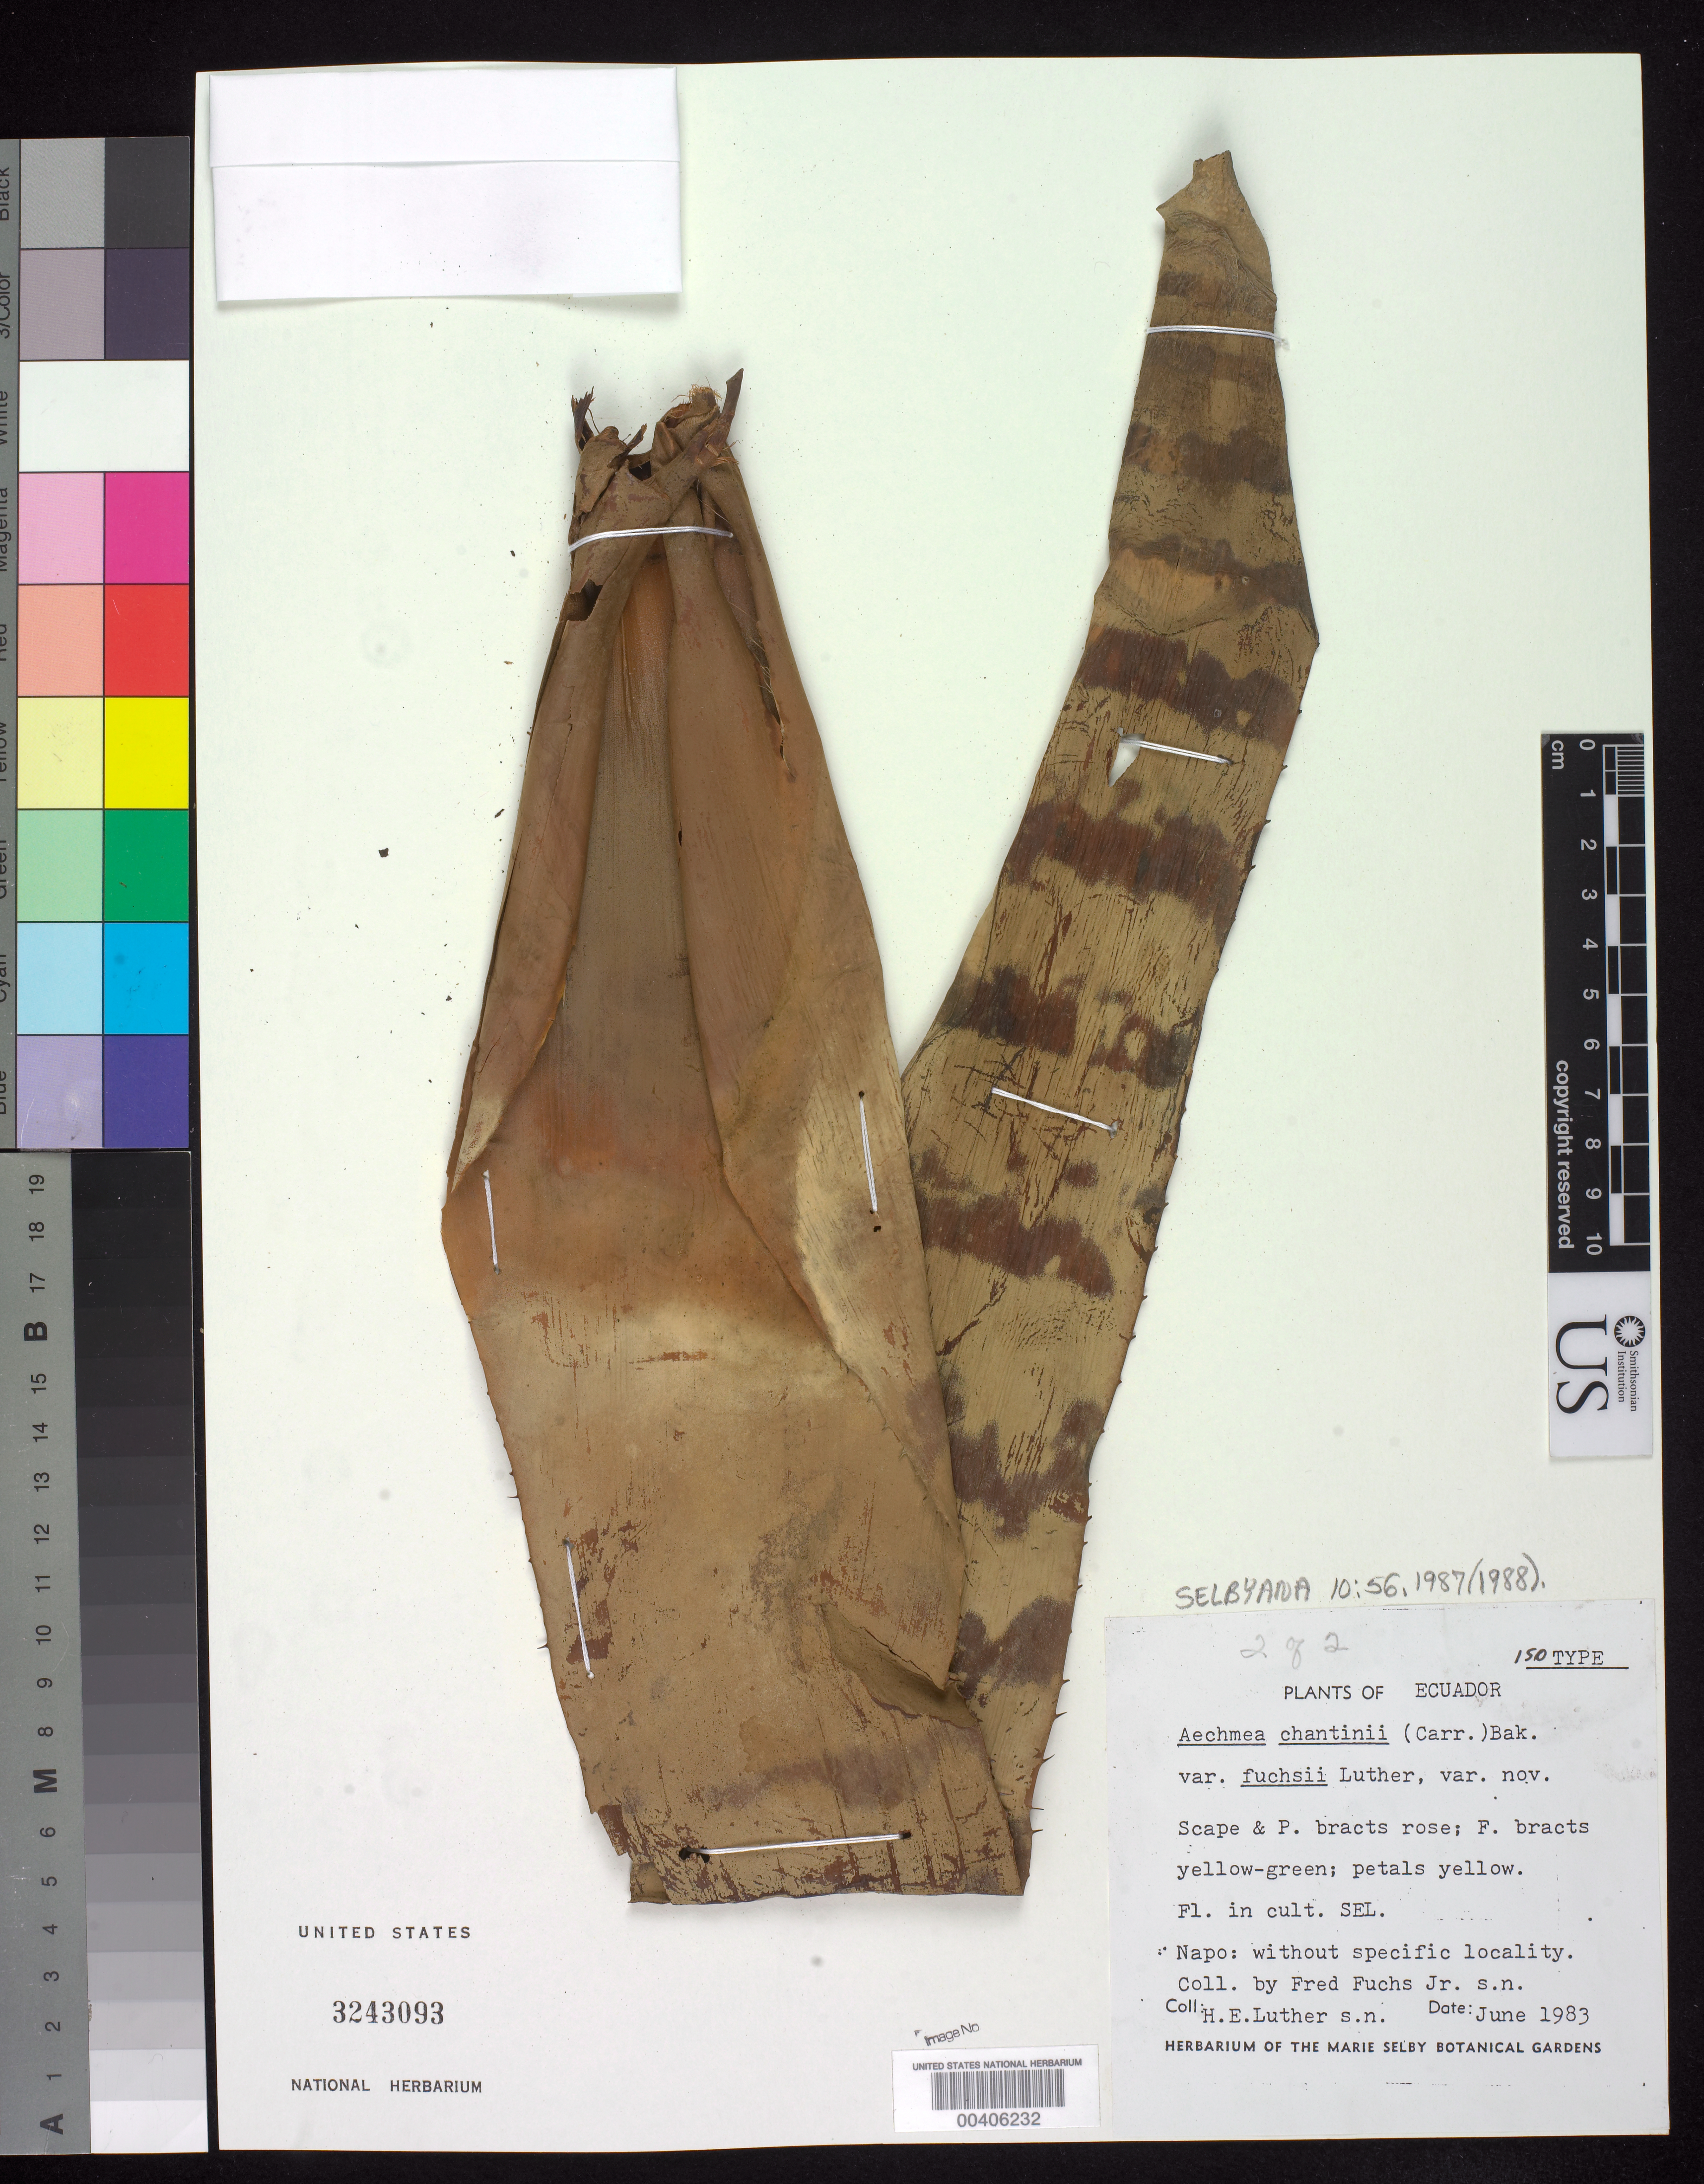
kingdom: Plantae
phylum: Tracheophyta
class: Liliopsida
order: Poales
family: Bromeliaceae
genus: Aechmea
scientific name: Aechmea chantinii var. fuchsii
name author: H. Luther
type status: Isotype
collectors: F. Fuchs Jr. & Harry E. Luther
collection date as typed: Jun 1983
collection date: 1983-06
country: Ecuador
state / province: Napo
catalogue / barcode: US 3243093